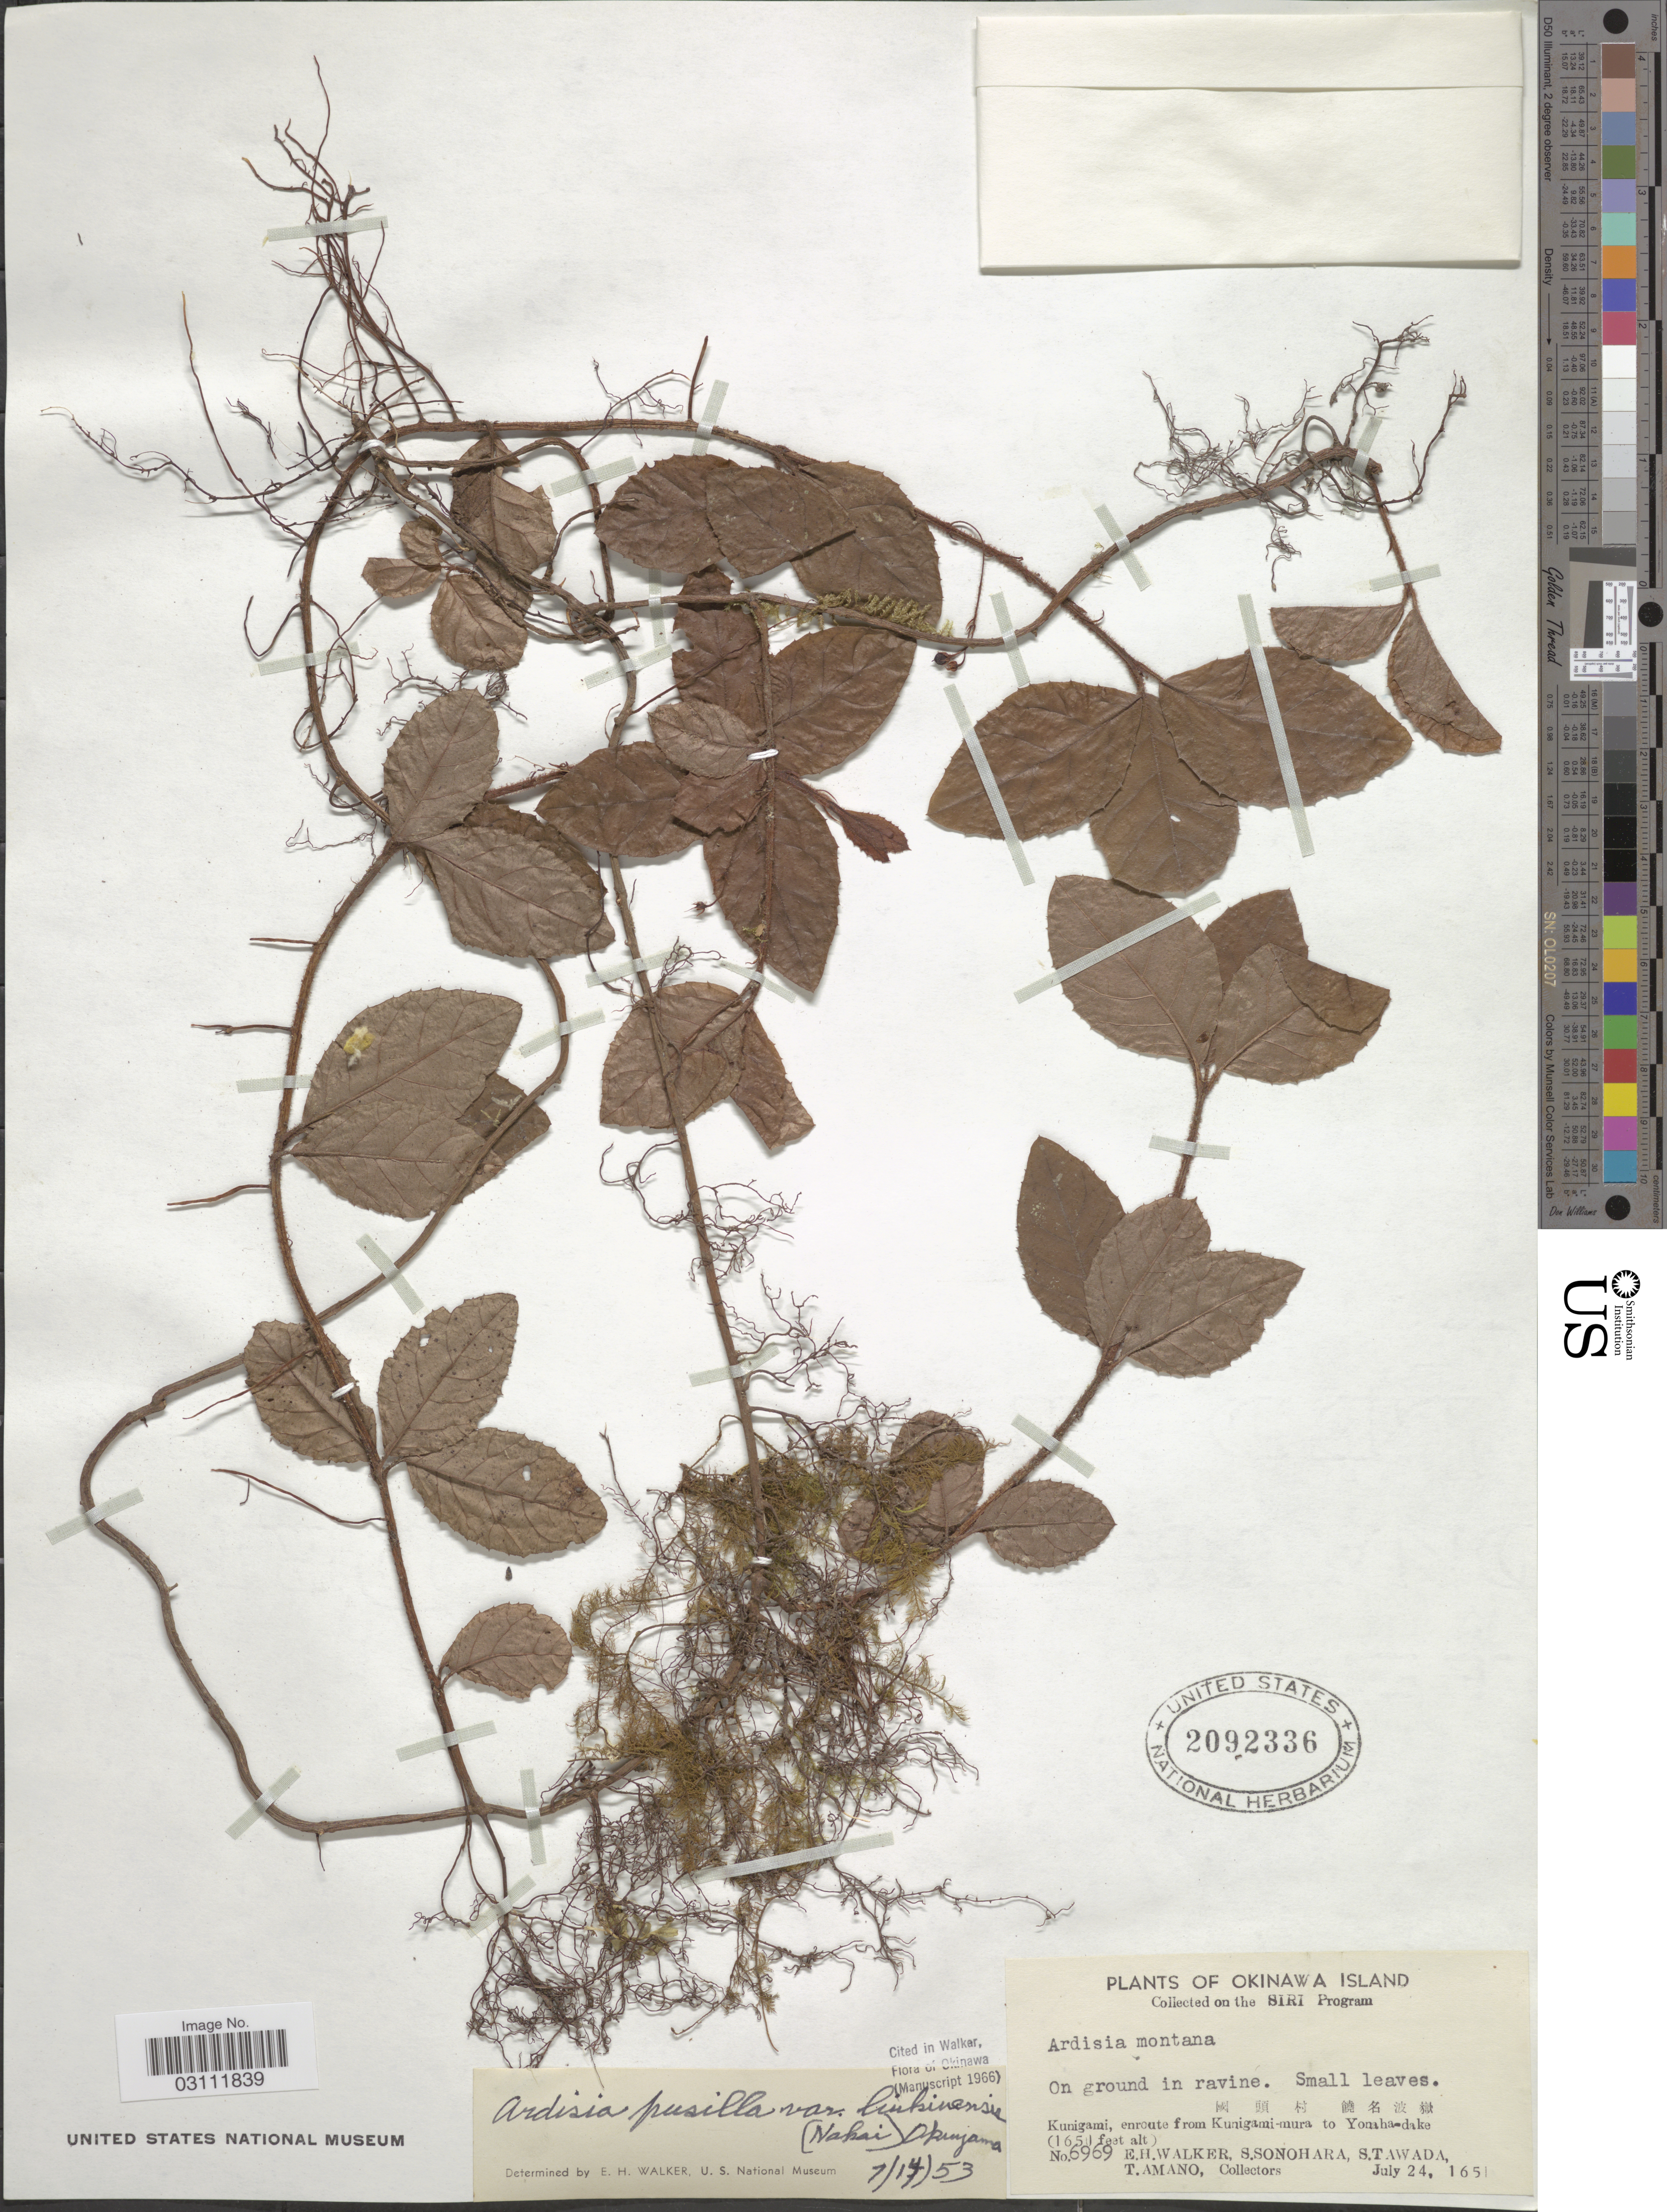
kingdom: Plantae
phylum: Tracheophyta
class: Magnoliopsida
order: Ericales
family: Primulaceae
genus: Ardisia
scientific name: Ardisia pusilla var. liukiuensis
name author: (Nakai) Okuyama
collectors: E. H. Walker, S. Sonohara, S. Tawada & T. Amano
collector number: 6969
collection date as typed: July 24, 1651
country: Japan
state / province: Okinawa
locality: Kunigami, enroute from Kunigami-mura to Yonaha-dake.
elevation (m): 503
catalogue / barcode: US 2092336